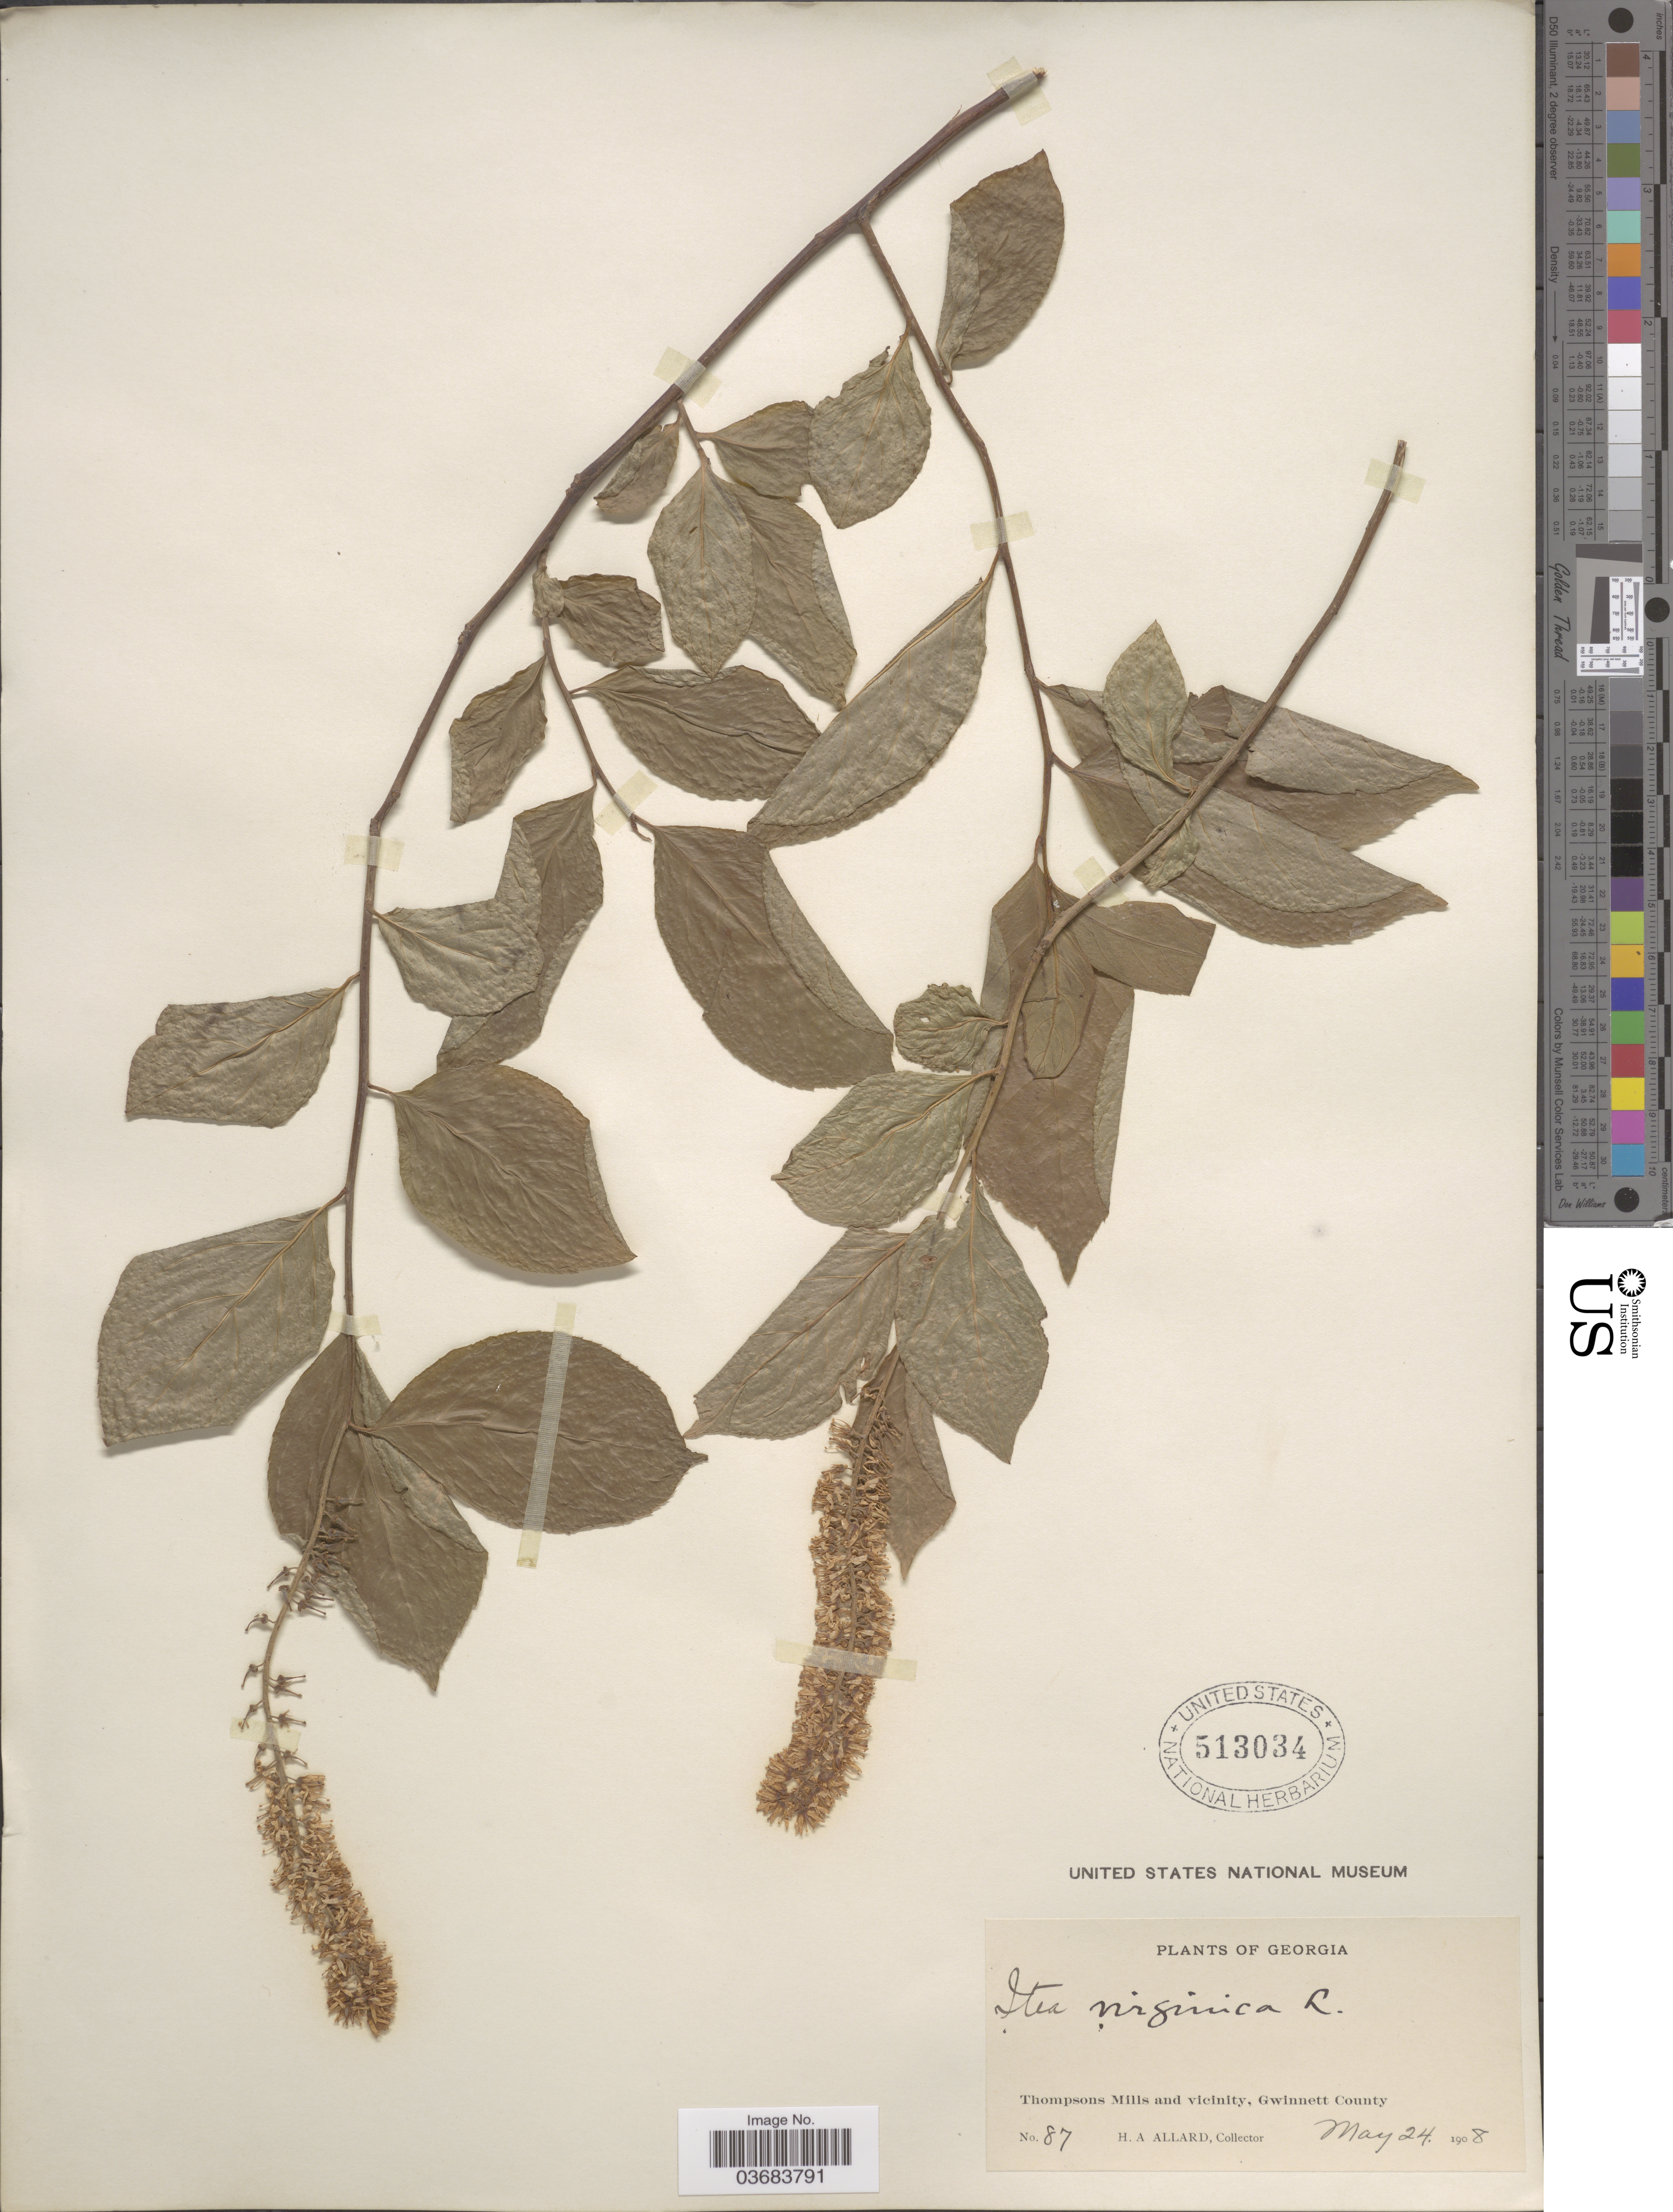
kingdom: Plantae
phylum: Tracheophyta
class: Magnoliopsida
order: Saxifragales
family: Iteaceae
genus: Itea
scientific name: Itea virginica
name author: L.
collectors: H. A. Allard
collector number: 87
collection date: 1908-05-24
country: United States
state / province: Georgia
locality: Thompsons Mills and vicinity, Gwinnett County.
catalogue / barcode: US 513034